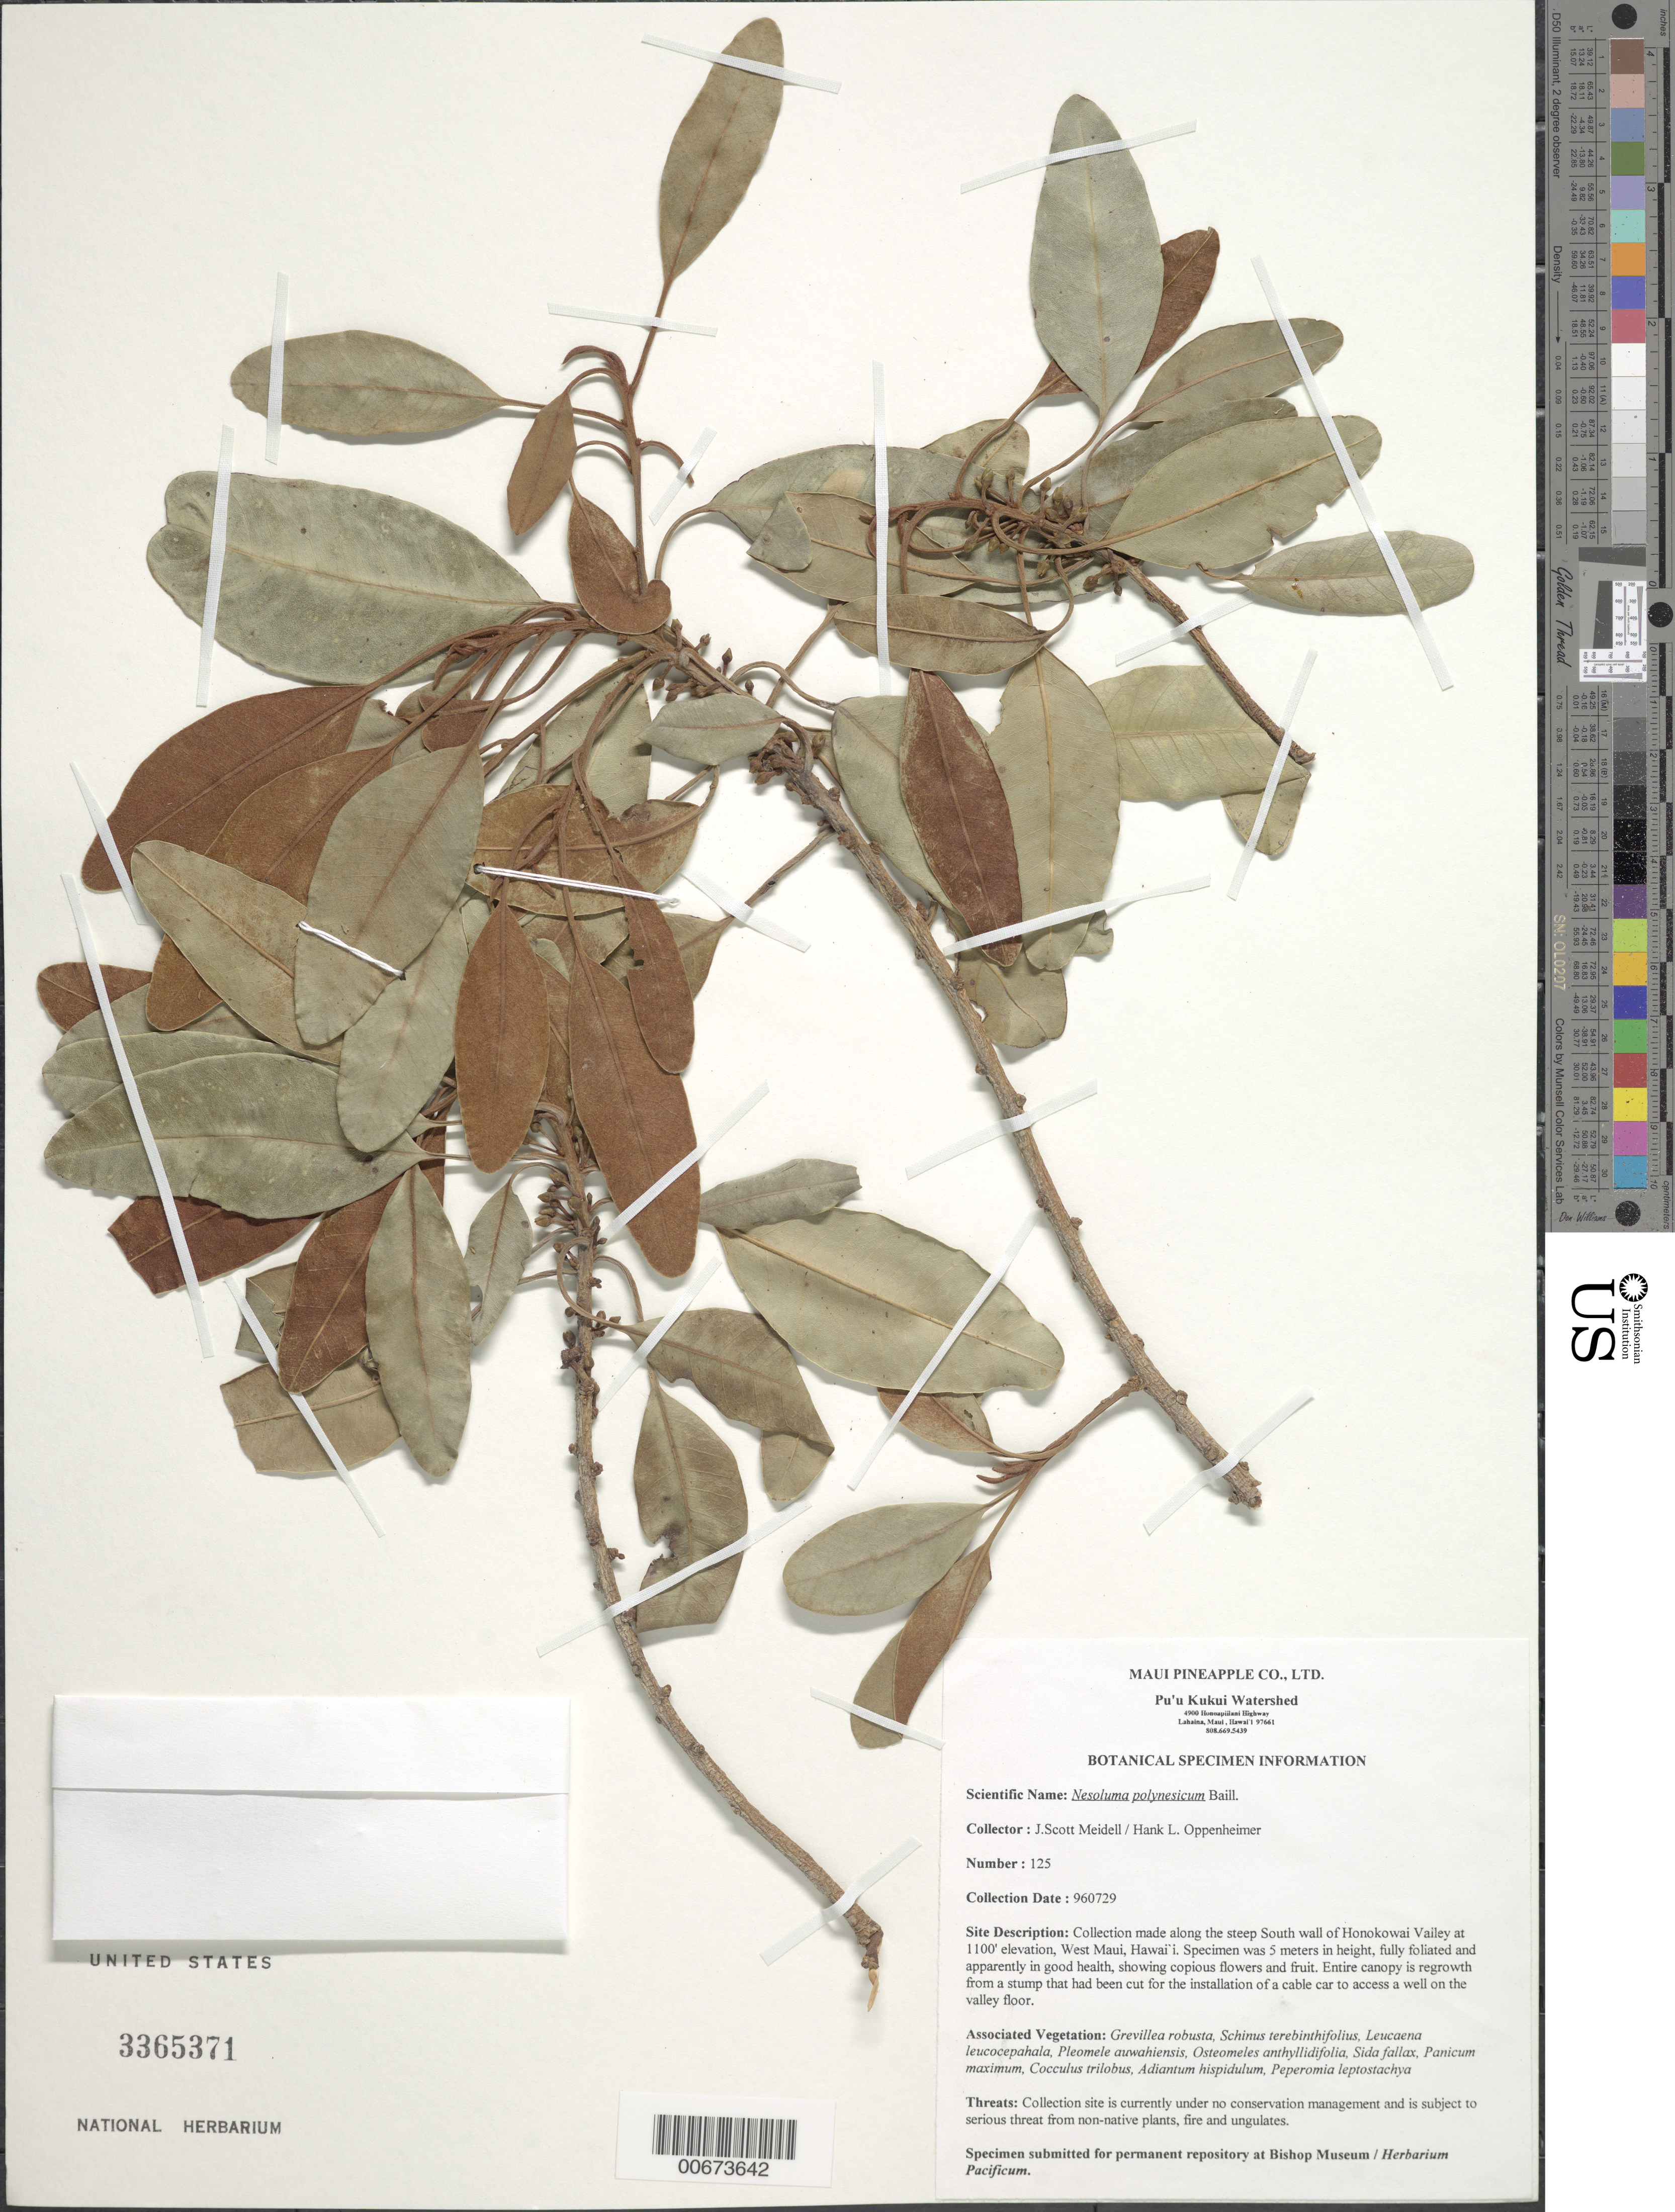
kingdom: Plantae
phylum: Tracheophyta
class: Magnoliopsida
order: Ericales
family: Sapotaceae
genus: Sideroxylon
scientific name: Sideroxylon polynesicum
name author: (Hillebr.) Smedmark & Anderb.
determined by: Wagner, W. L., (BOT), Smithsonian Institution - National Museum of Natural History (UNITED STATES)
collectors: J. Meidell & H. L. Oppenheimer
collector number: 125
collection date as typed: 29 Sep 1996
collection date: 1996-09-29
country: United States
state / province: Hawaii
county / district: Maui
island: Maui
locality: West Maui, along the steep S wall of Honokawai Valley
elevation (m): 335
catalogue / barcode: US 3365371